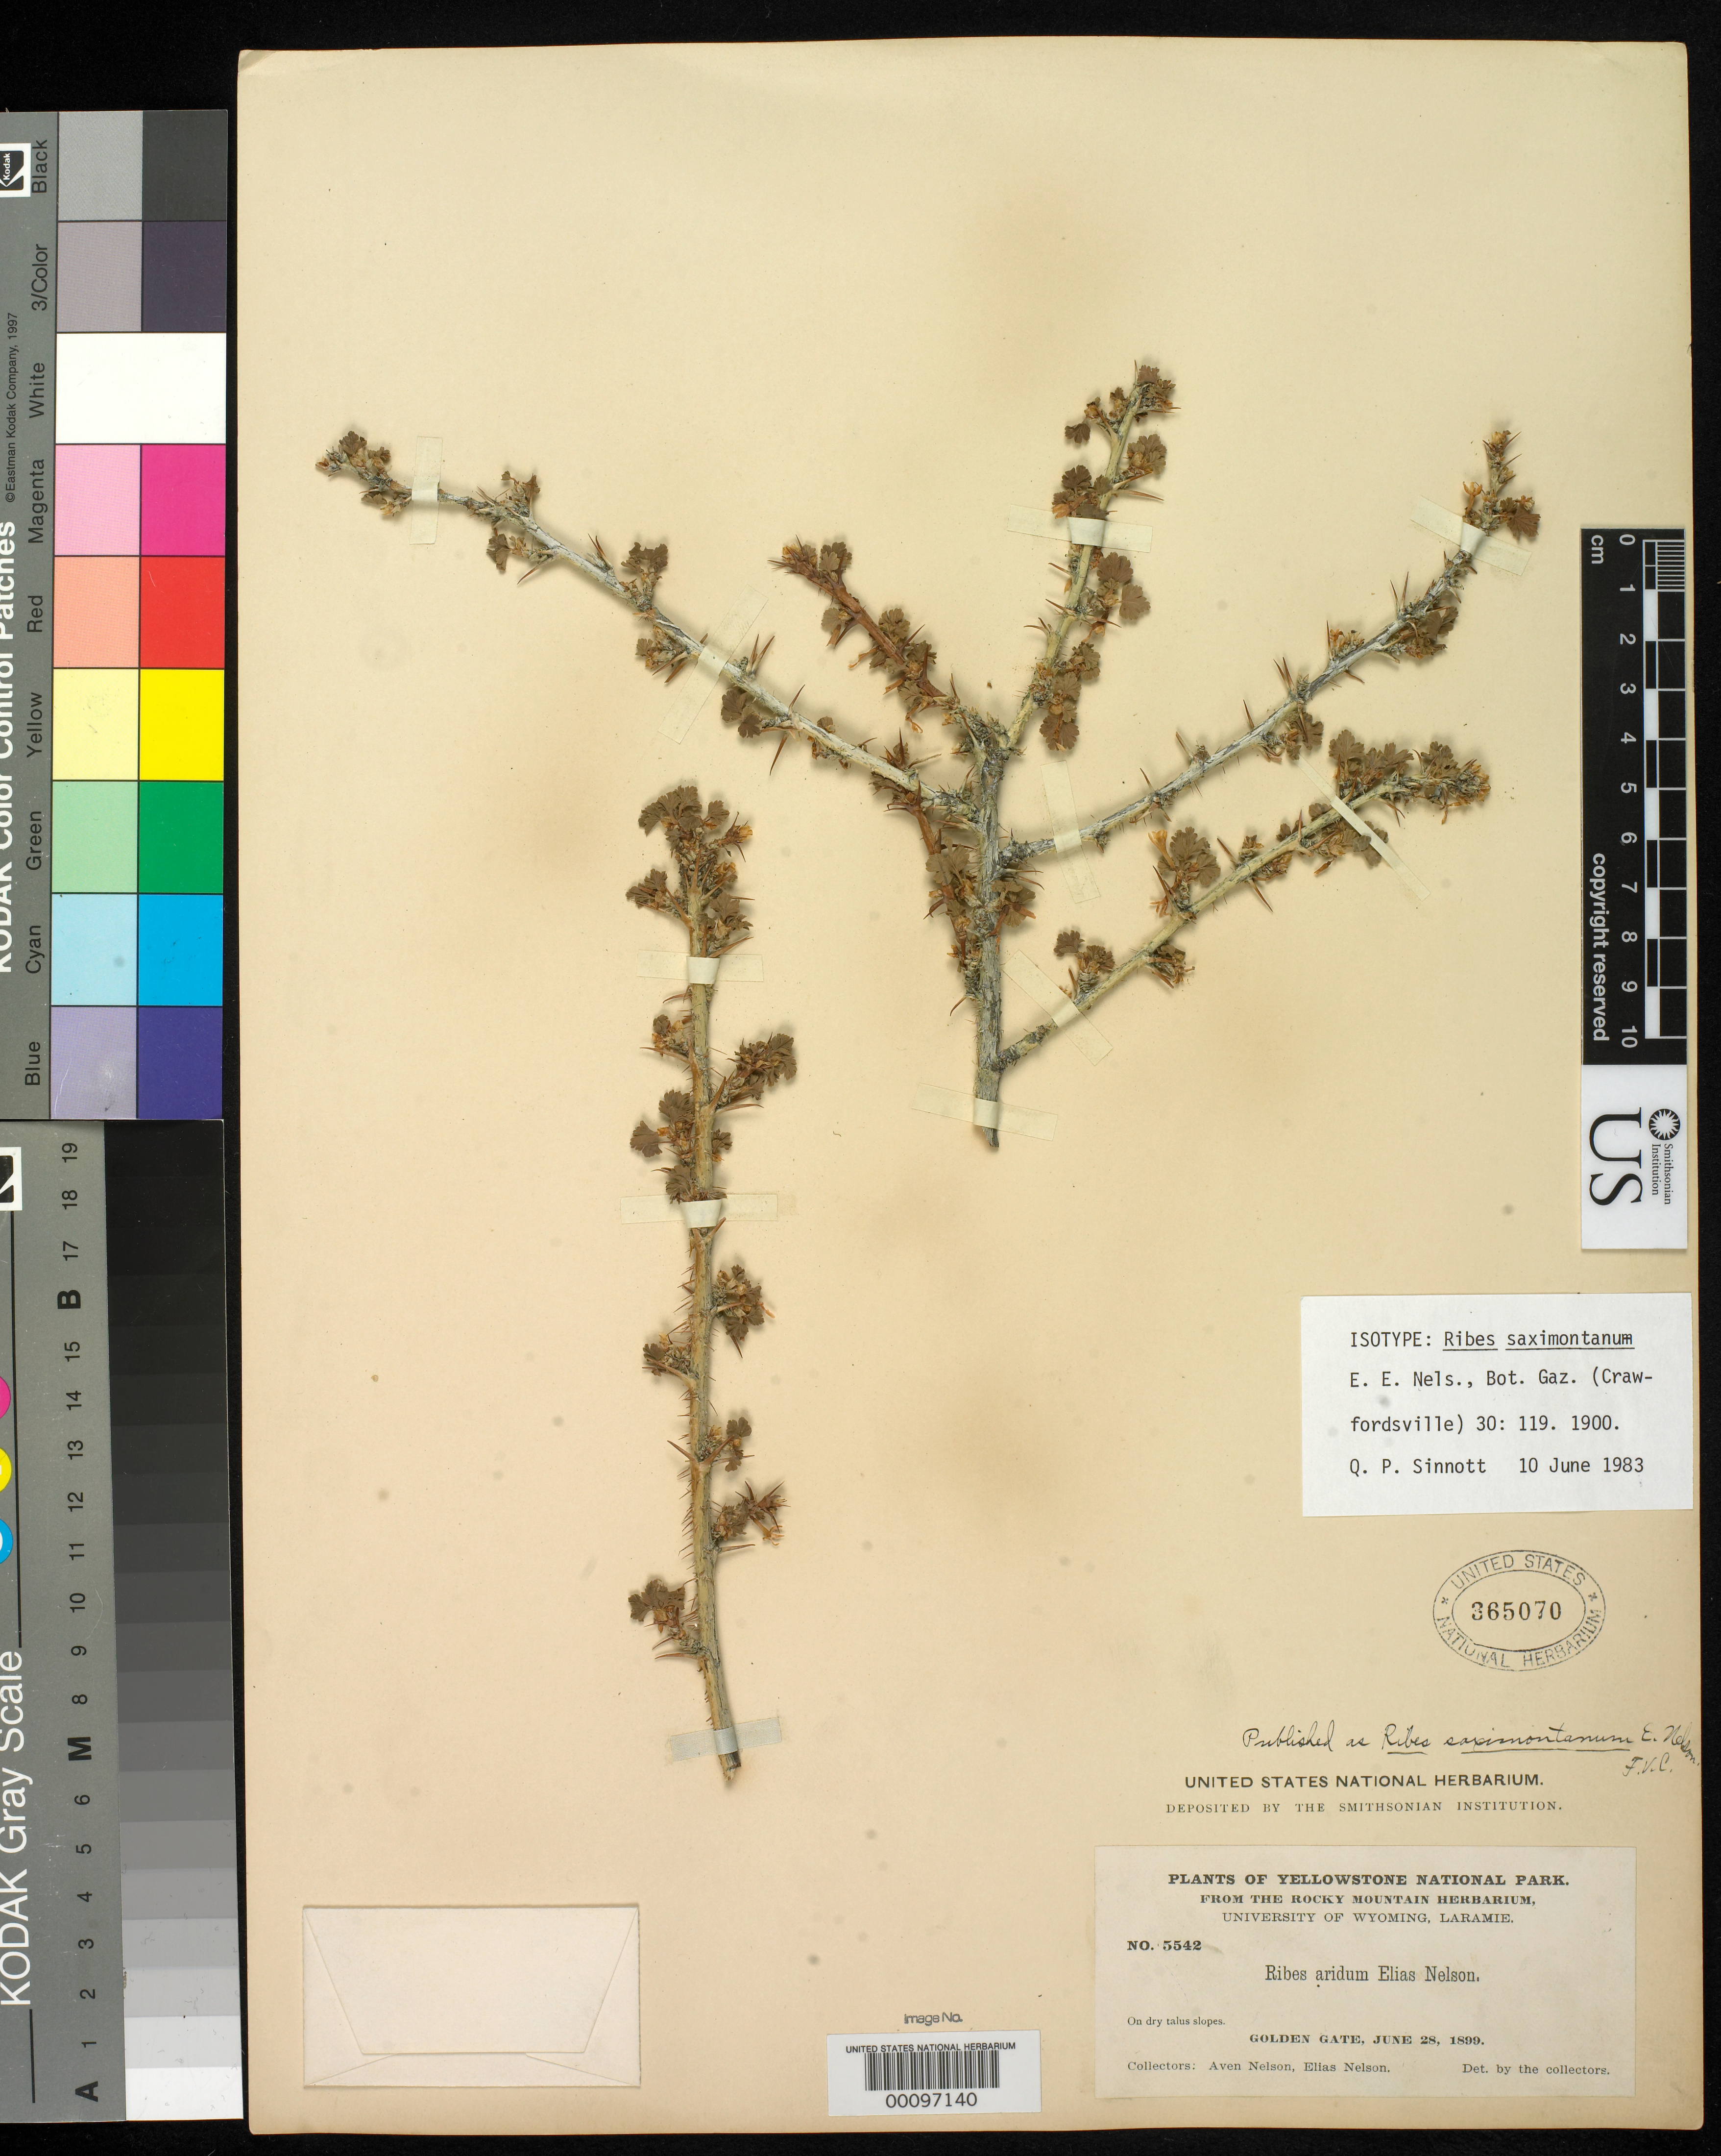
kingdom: Plantae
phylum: Tracheophyta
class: Magnoliopsida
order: Saxifragales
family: Grossulariaceae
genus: Ribes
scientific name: Ribes saximontanum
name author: E.E. Nelson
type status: Isotype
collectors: A. Nelson & E. Nelson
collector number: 5542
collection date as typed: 28 Jun 1899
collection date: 1899-06-28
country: United States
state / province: Wyoming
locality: Yellowstone National Park, Golden Gate.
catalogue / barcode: US 365070